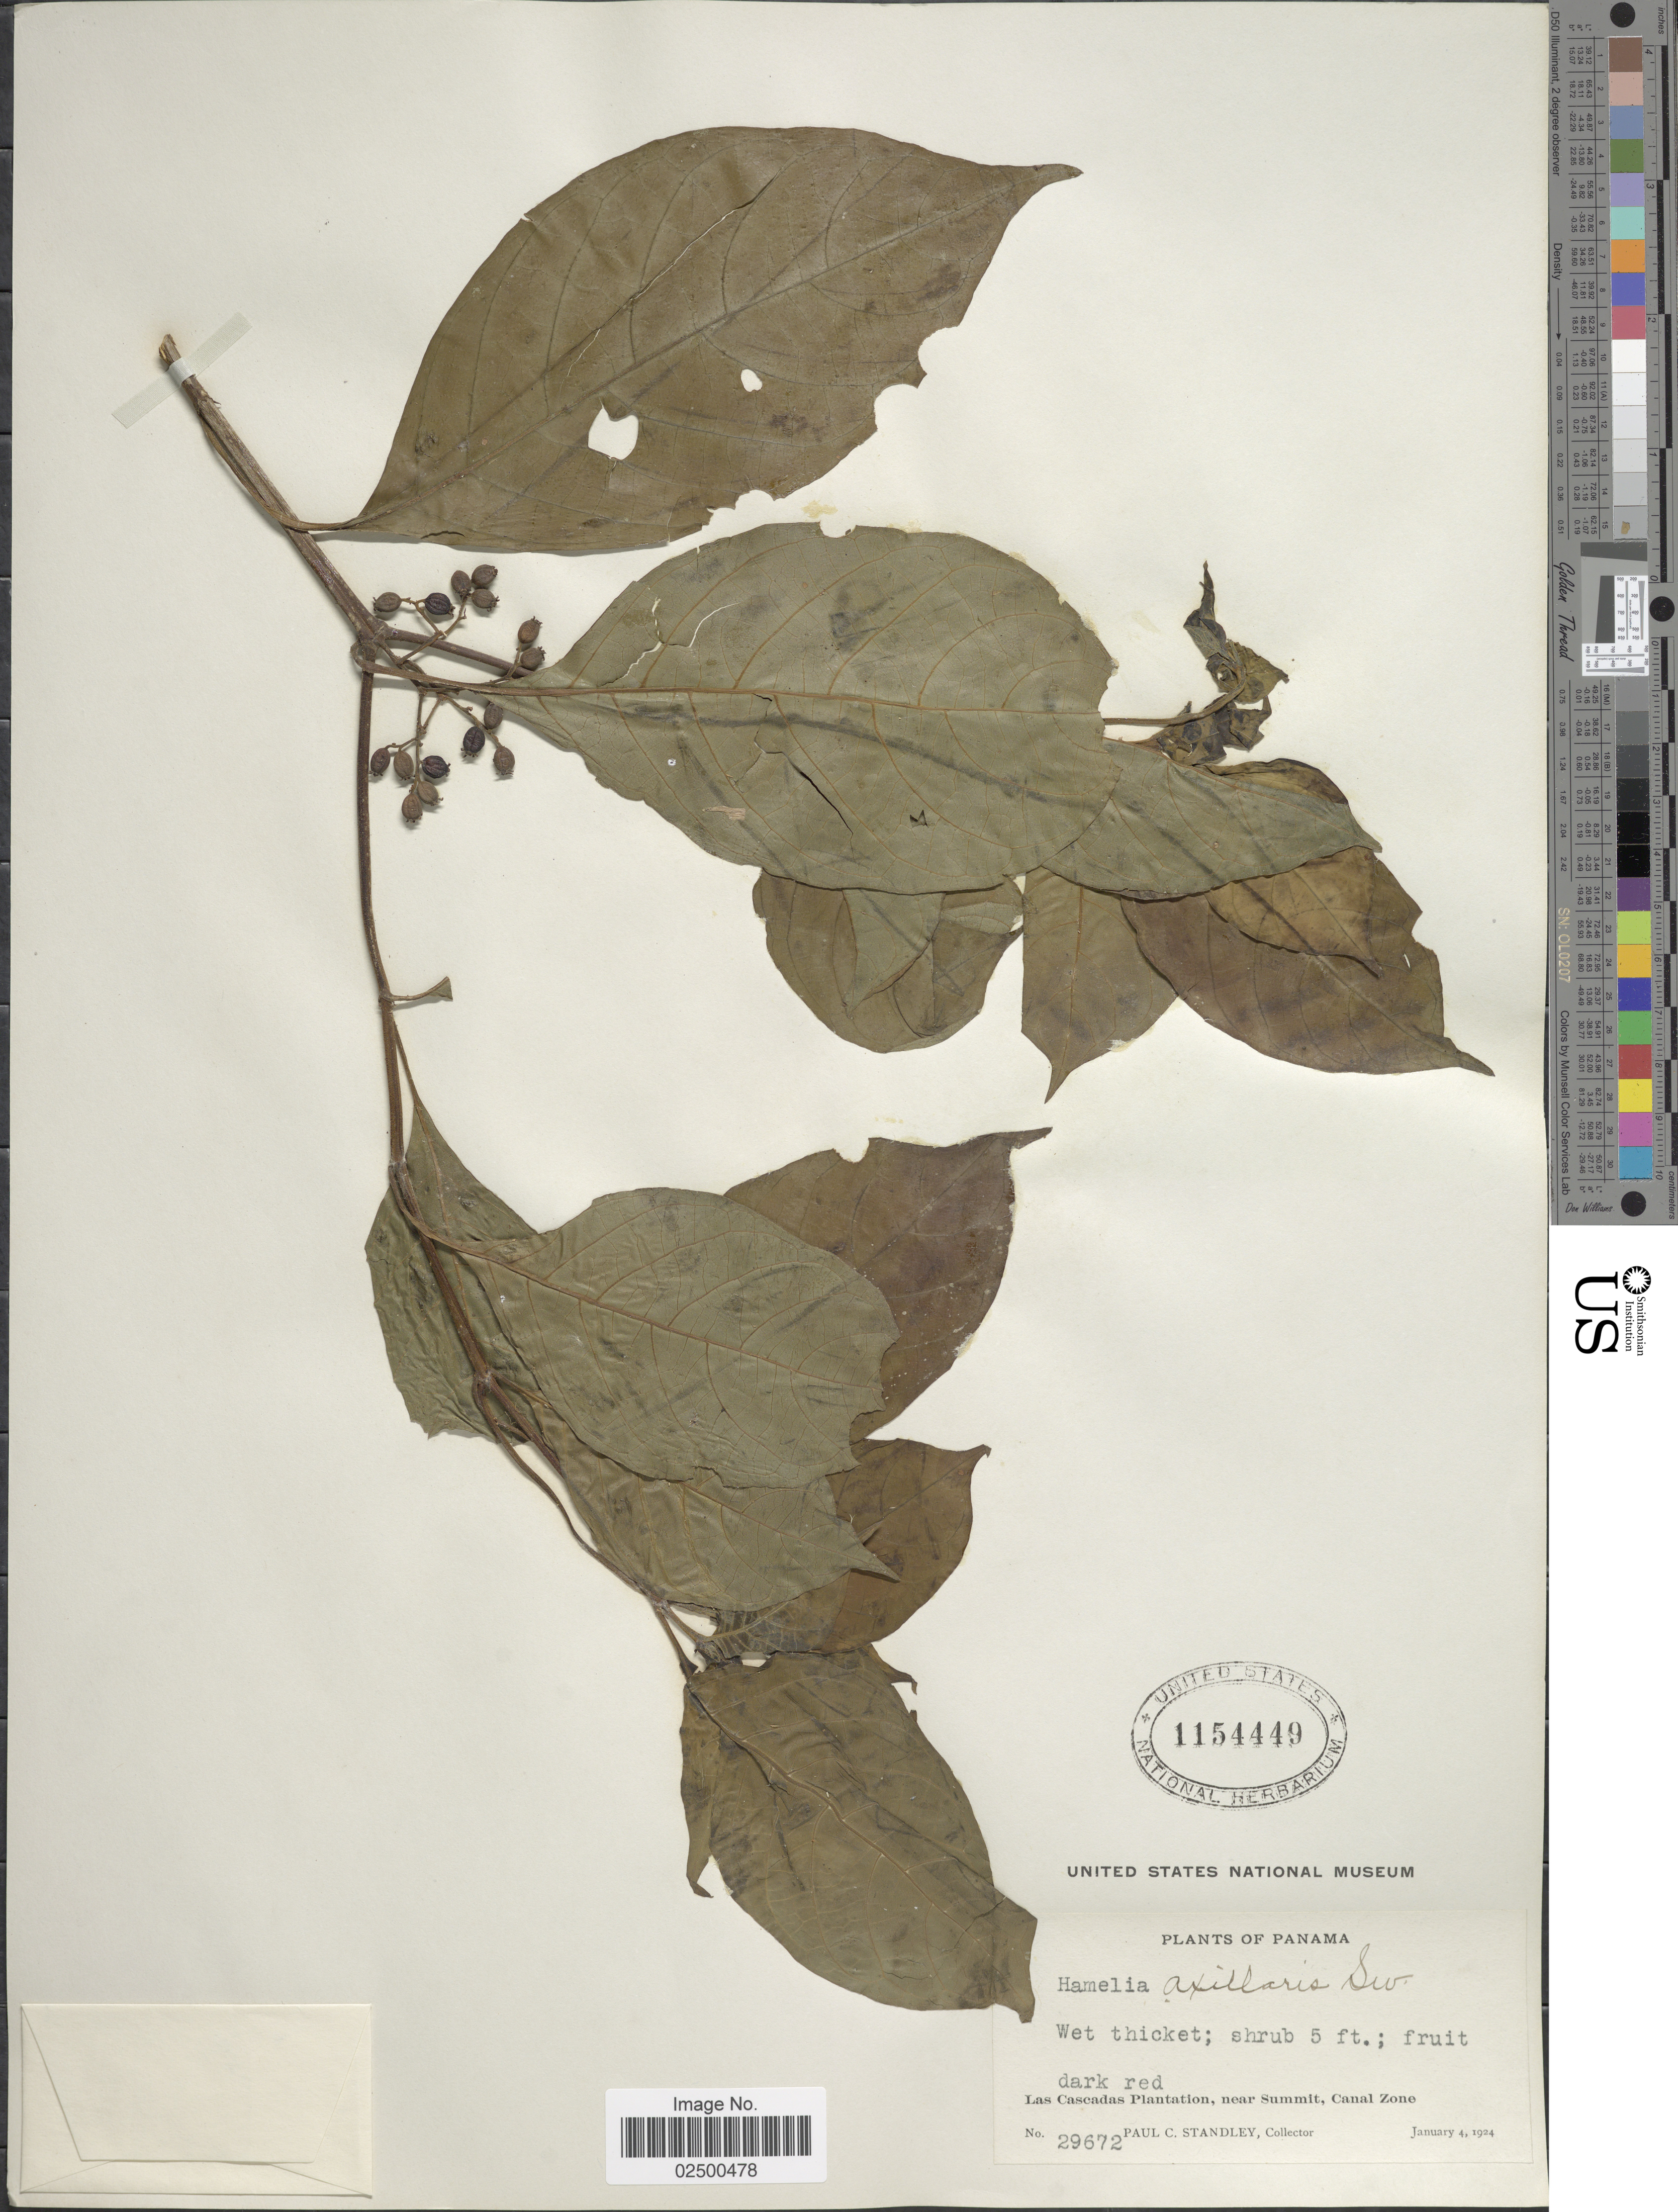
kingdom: Plantae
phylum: Tracheophyta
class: Magnoliopsida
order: Gentianales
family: Rubiaceae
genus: Hamelia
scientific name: Hamelia axillaris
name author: Sw.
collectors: P. C. Standley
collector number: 29672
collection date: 1924-01-04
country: Panama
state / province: Colón / Panamá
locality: Las Cascadas Plantation, near summit, Canal Zone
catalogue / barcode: US 1154449